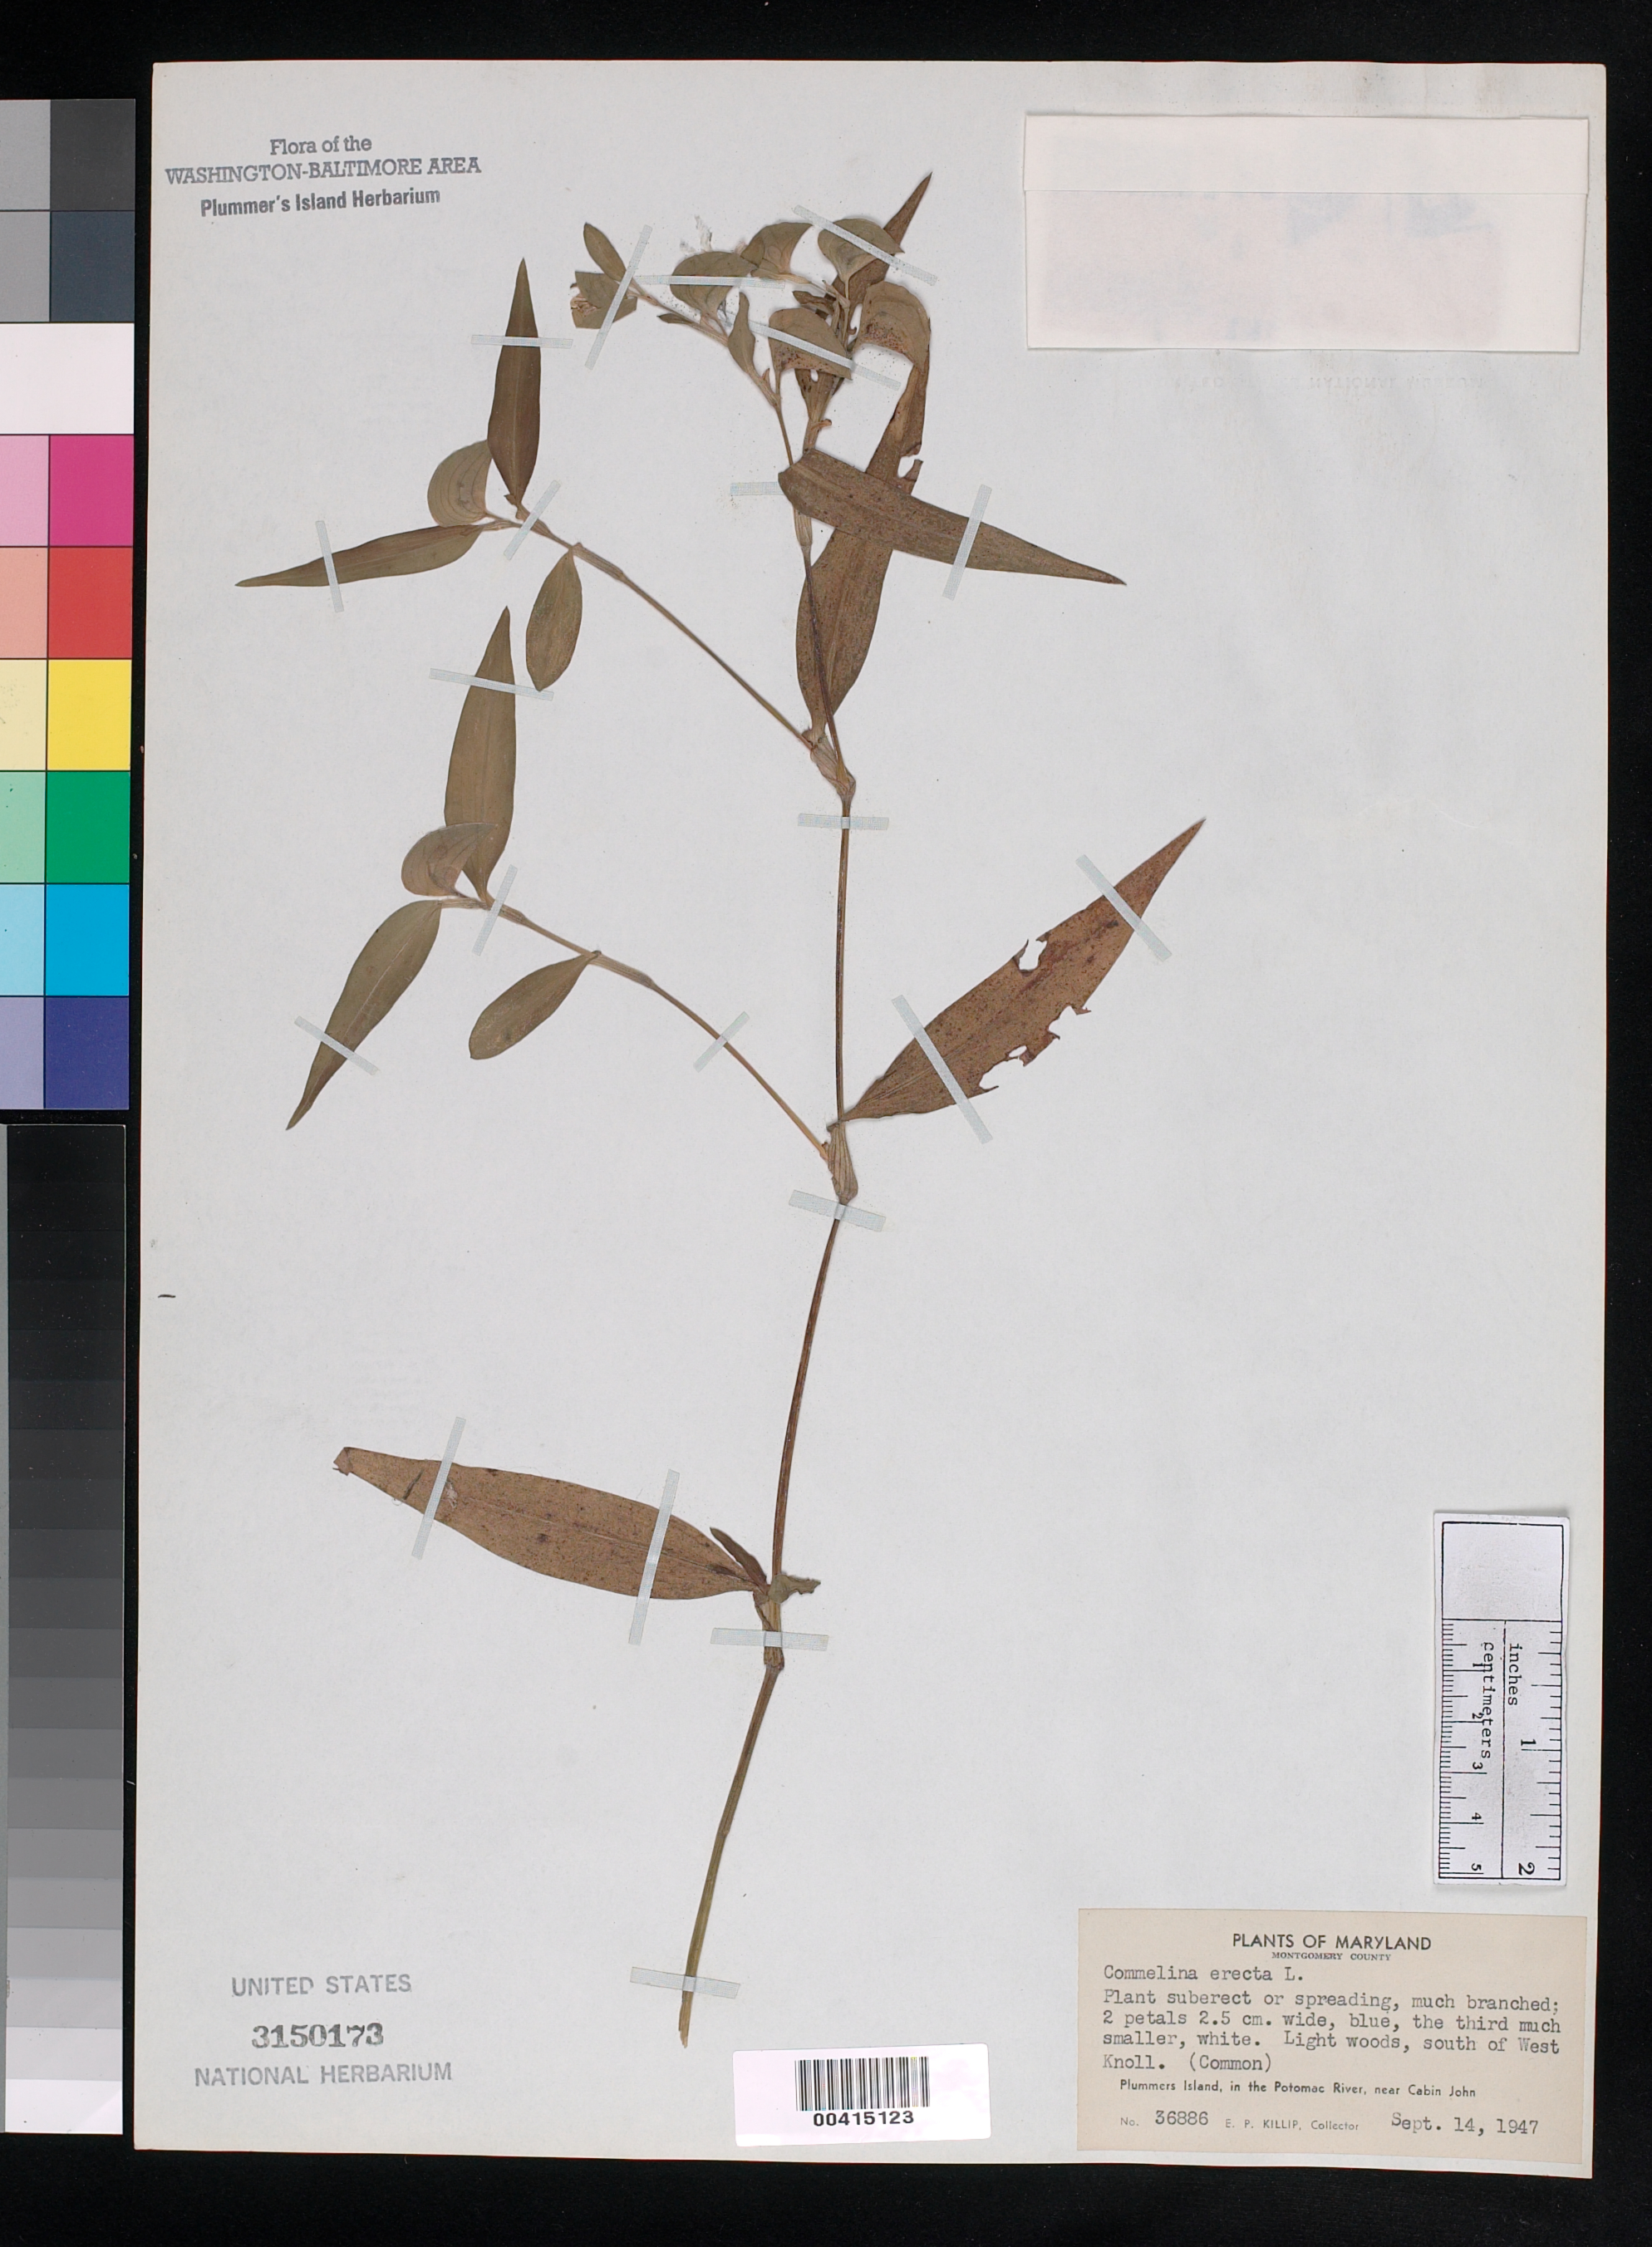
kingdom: Plantae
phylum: Tracheophyta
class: Liliopsida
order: Commelinales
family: Commelinaceae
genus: Commelina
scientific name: Commelina erecta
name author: L.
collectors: E. P. Killip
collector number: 36886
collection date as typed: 14 Sep 1947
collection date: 1947-09-14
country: United States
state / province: Maryland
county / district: Montgomery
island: Plummers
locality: Plummer's Island; south of west knoll C. & O. Canal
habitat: Light woods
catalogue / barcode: US 3150173